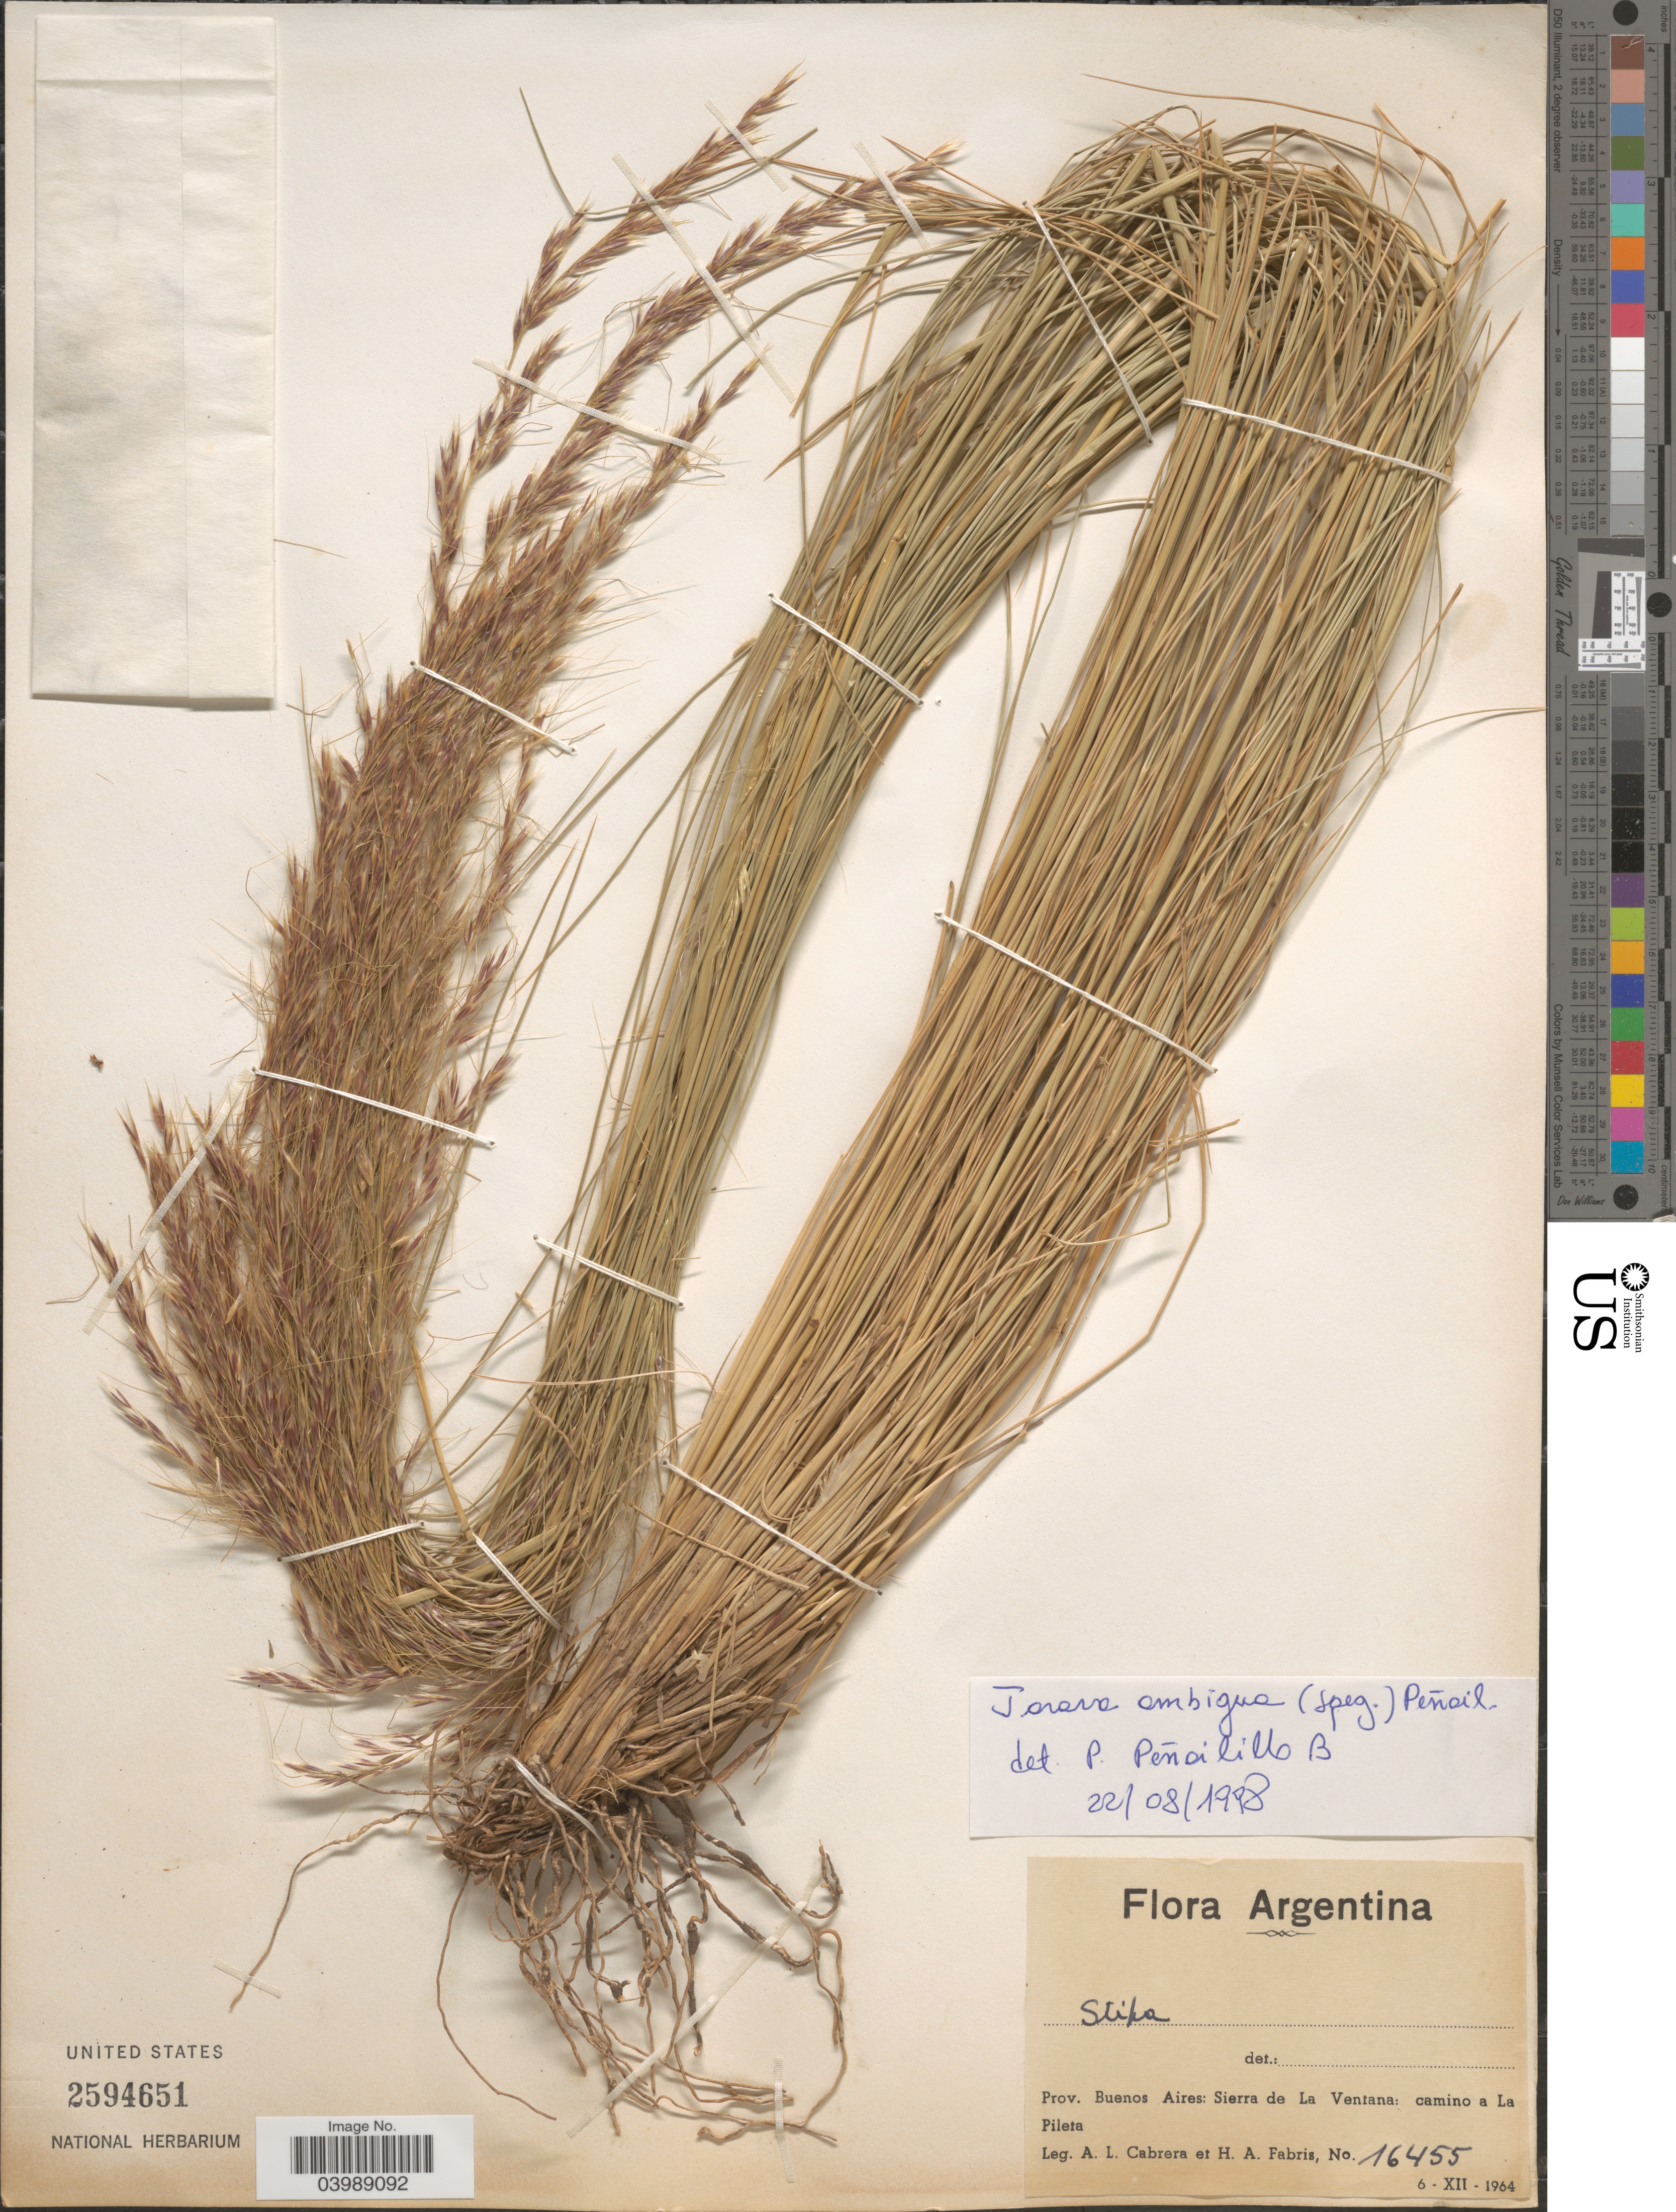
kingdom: Plantae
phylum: Tracheophyta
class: Liliopsida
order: Poales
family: Poaceae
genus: Amelichloa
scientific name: Amelichloa ambigua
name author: (Speg.) Arriaga & Barkworth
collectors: A. L. Cabrera & H. A. Fabris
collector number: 16455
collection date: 1964-12-06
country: Argentina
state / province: Buenos Aires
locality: Sierra de La Ventana: camino a La Pileta.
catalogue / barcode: US 2594651